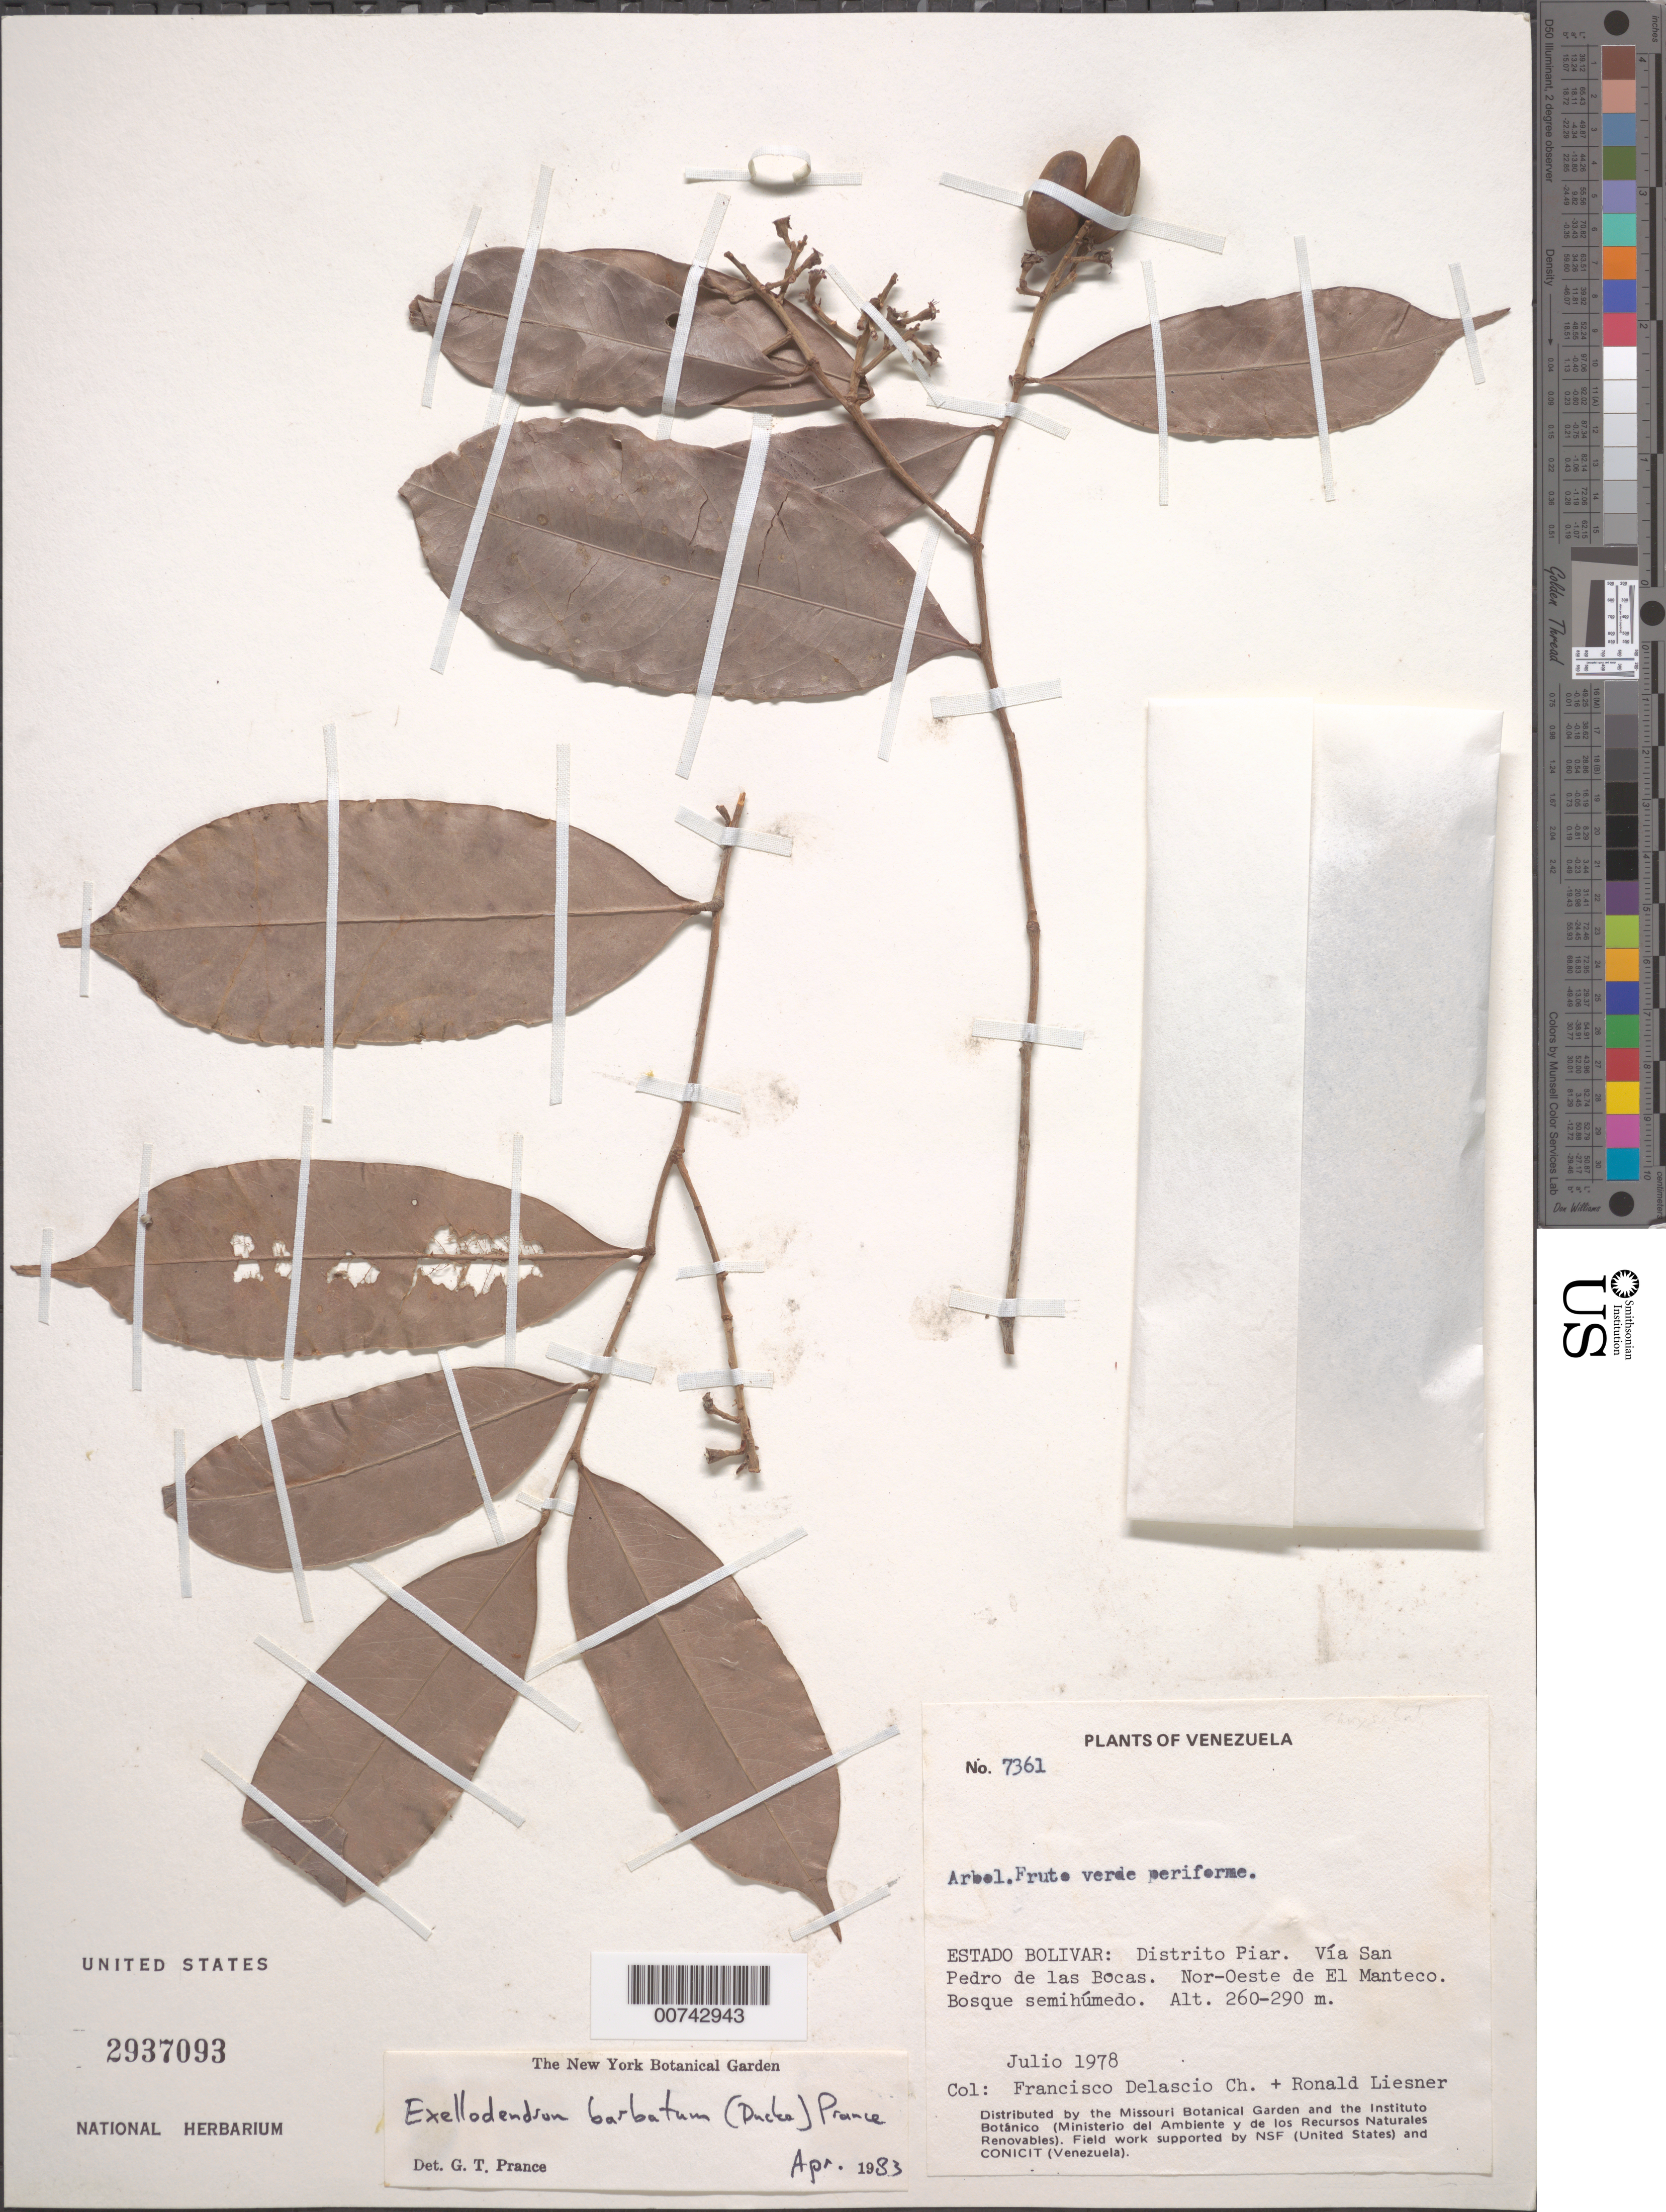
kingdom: Plantae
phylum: Tracheophyta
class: Magnoliopsida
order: Malpighiales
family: Chrysobalanaceae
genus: Exellodendron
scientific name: Exellodendron barbatum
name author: (Ducke) Prance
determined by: Prance, G. T.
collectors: F. Delascio C. & R. L. Liesner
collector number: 7361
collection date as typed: Jul-78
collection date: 1978-07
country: Venezuela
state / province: Bolívar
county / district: Piar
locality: San Pedro de las Bocas, Nor-Oeste de El Manteco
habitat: Bosque semihumedo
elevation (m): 260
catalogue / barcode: US 2937093